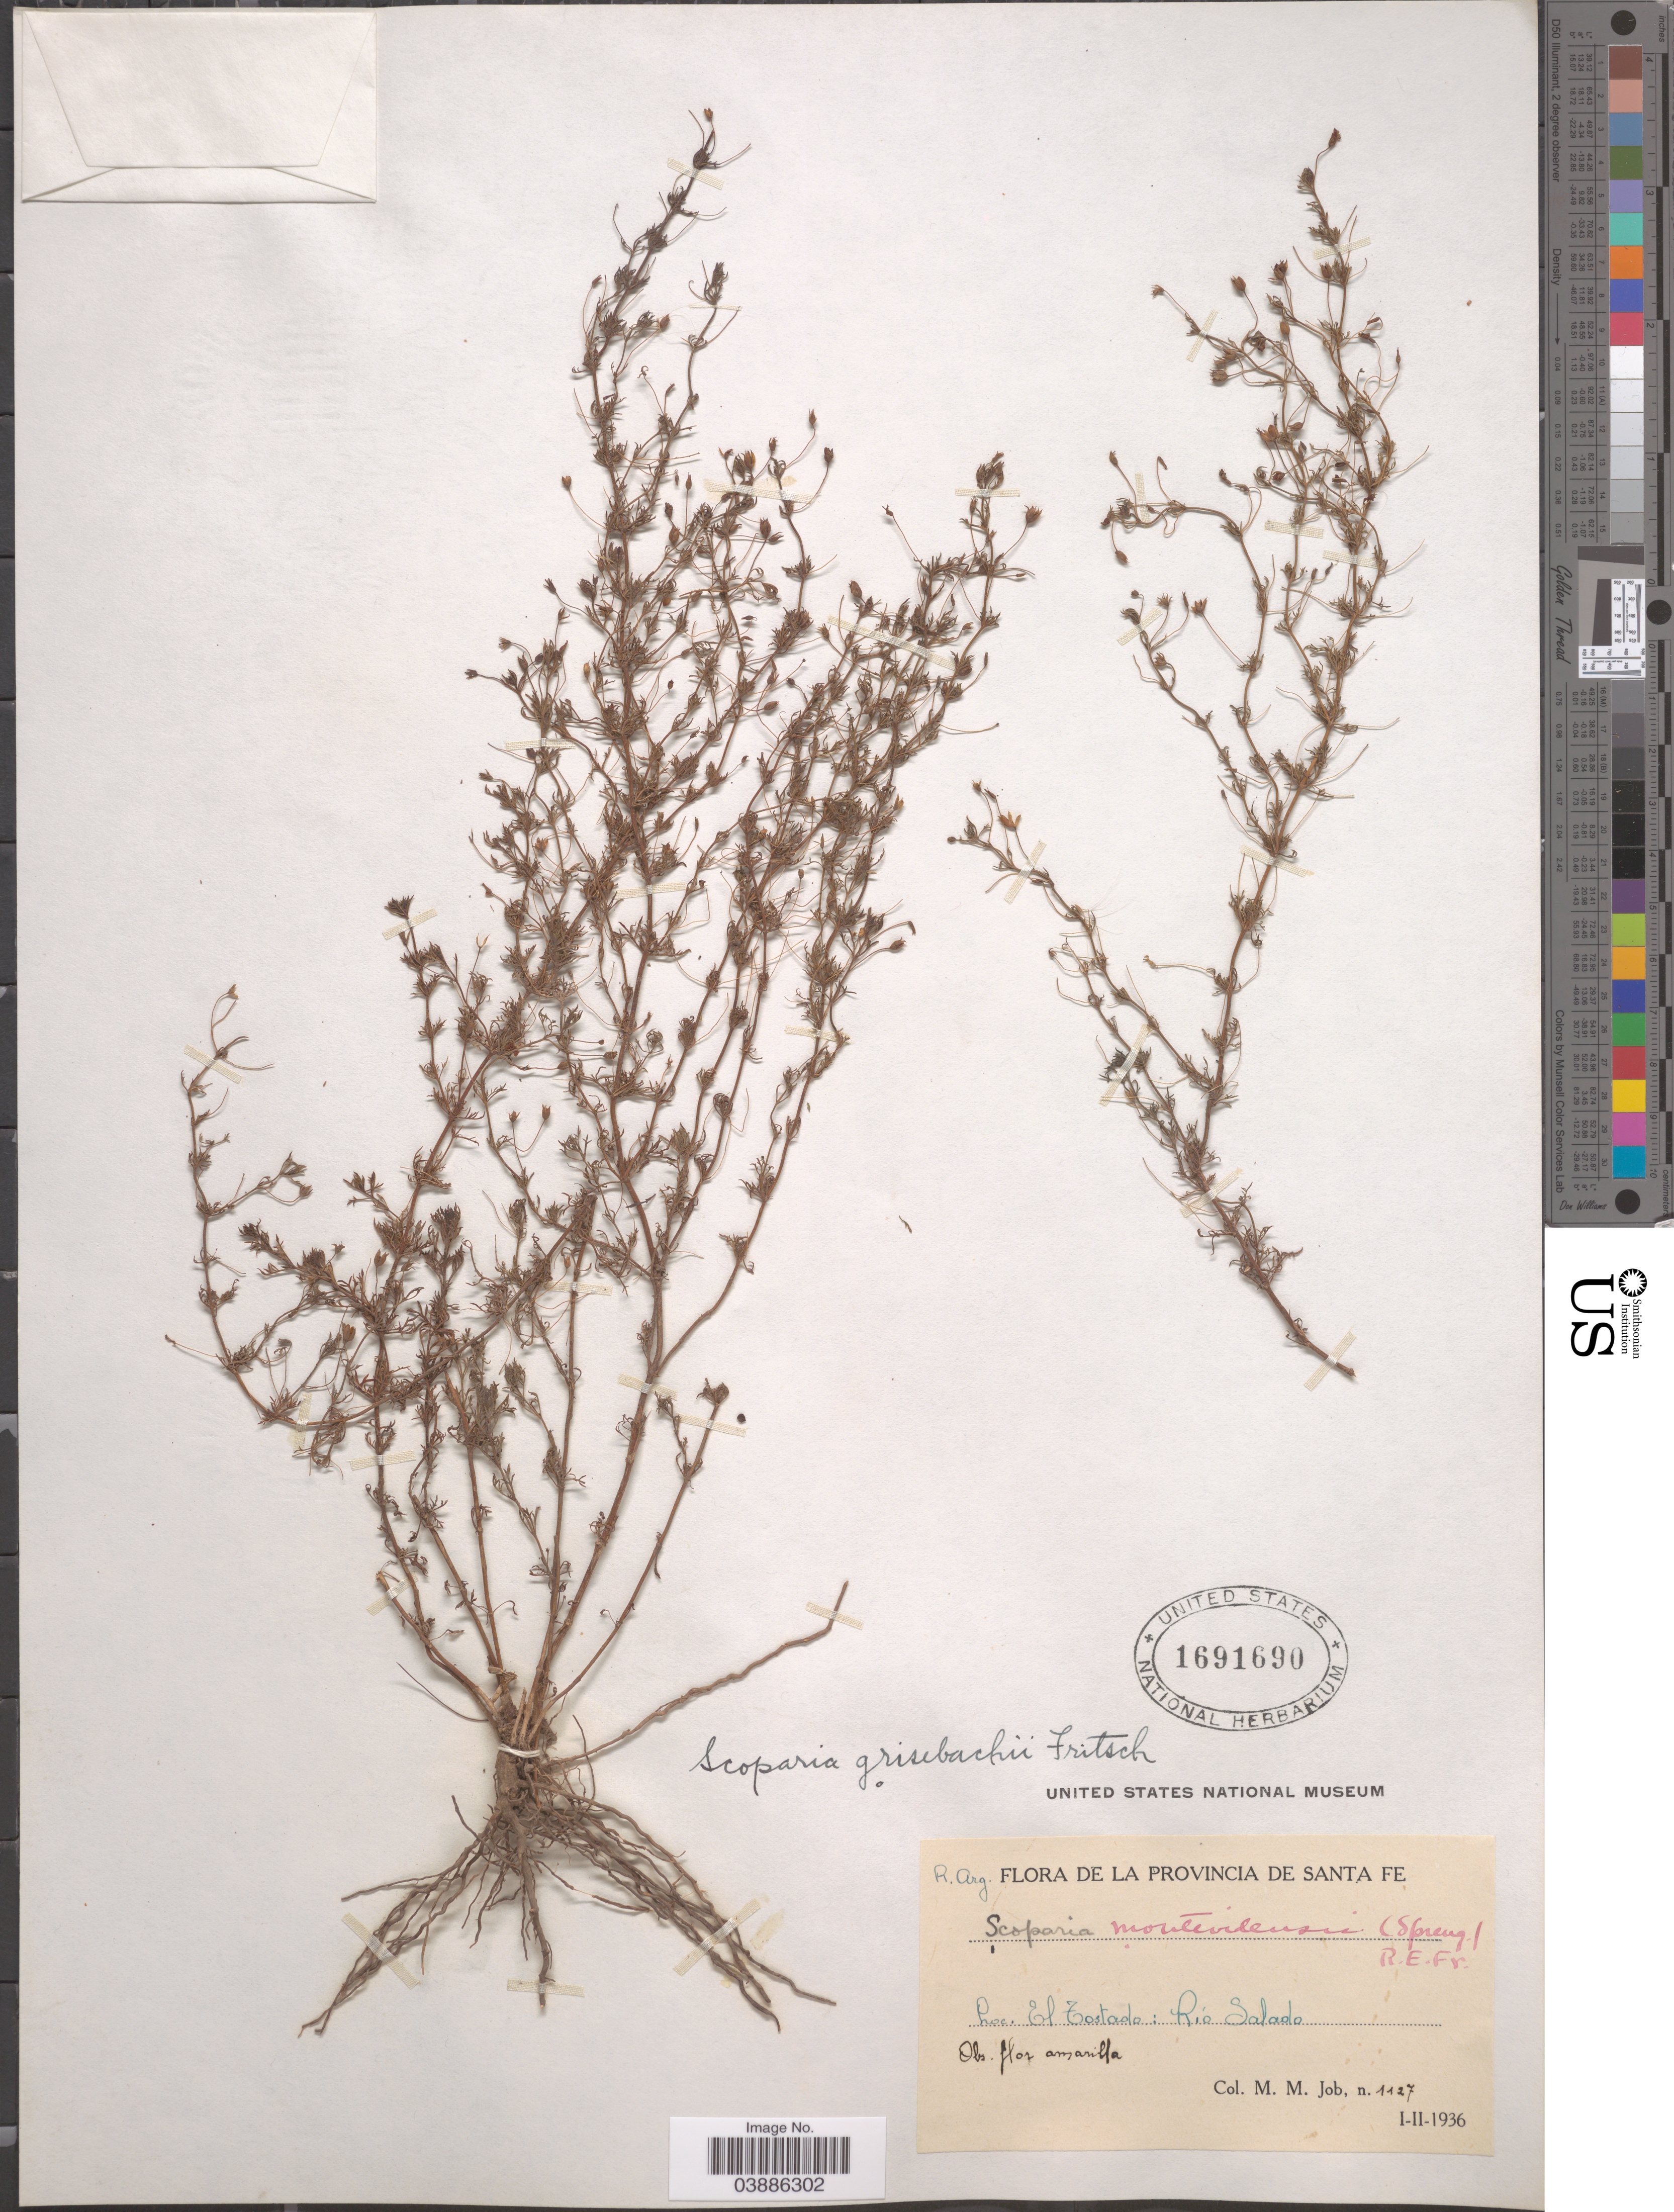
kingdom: Plantae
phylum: Tracheophyta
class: Magnoliopsida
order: Lamiales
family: Plantaginaceae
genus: Scoparia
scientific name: Scoparia grisebachii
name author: Fritsch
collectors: M. Job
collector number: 1127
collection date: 1936-01/1936-02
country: Argentina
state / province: Santa Fe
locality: El Tostado: Río Salado.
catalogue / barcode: US 1691690